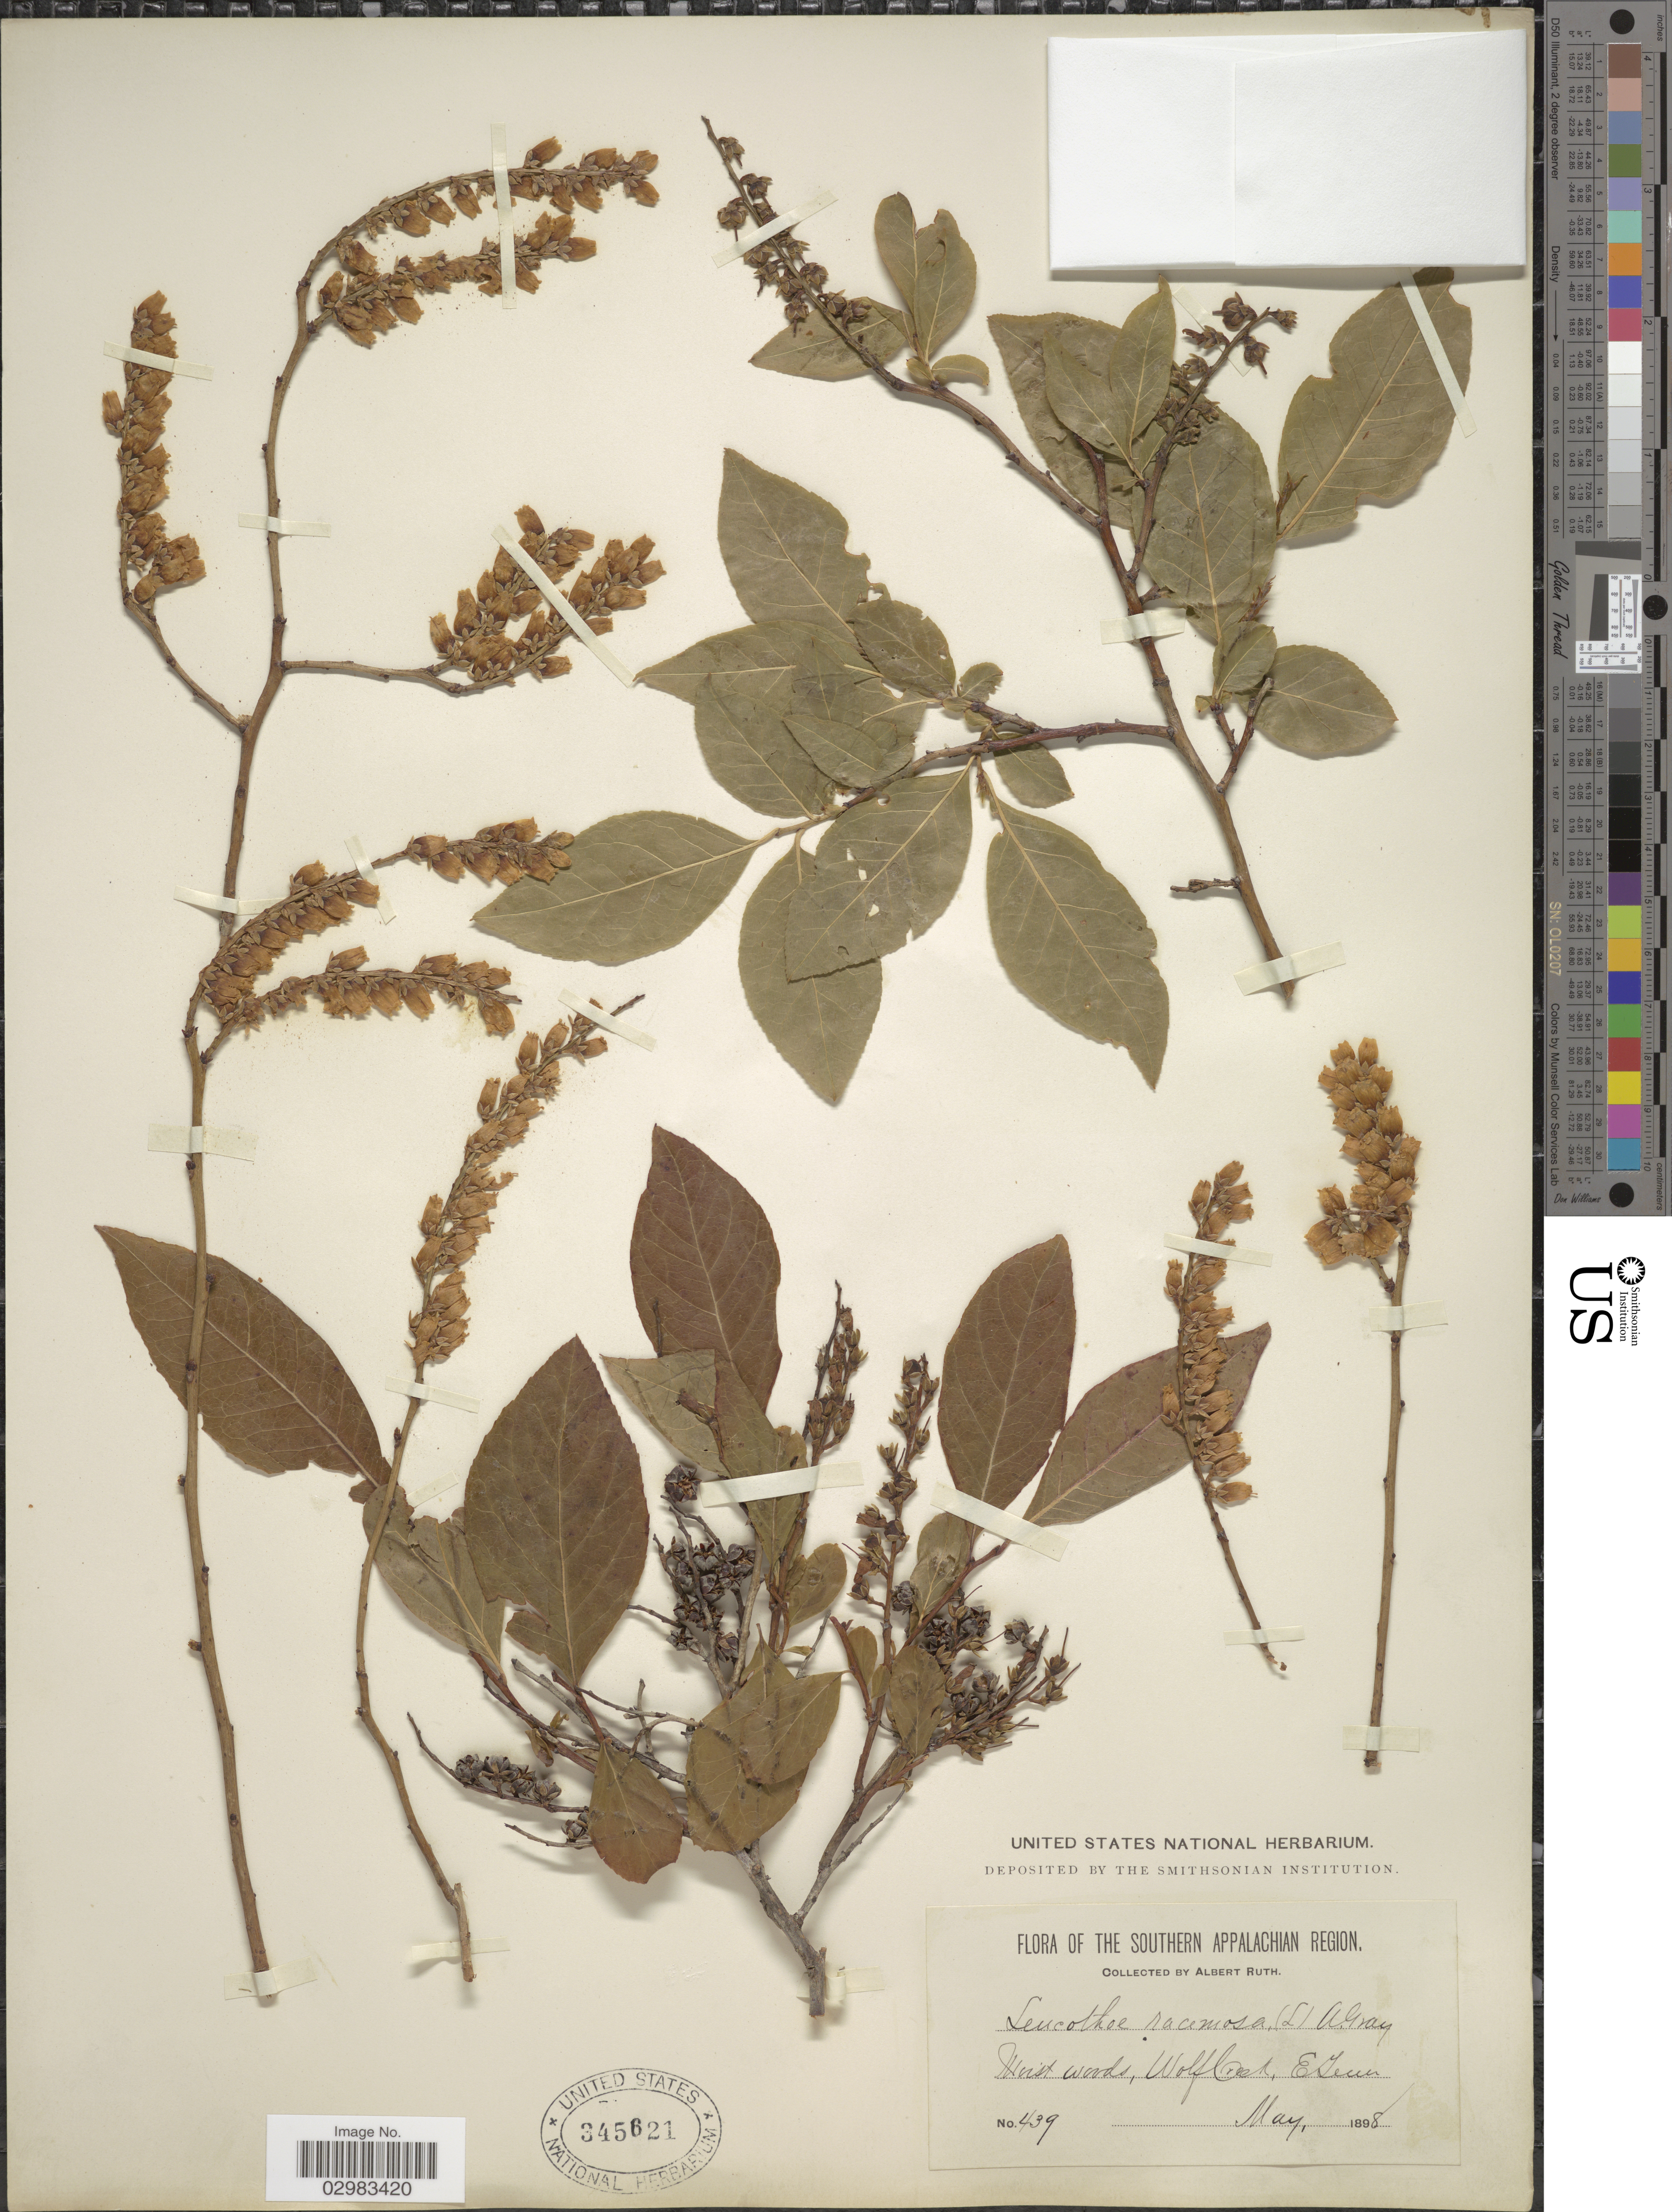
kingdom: Plantae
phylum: Tracheophyta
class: Magnoliopsida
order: Ericales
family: Ericaceae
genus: Leucothoe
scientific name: Leucothoë racemosa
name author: (L.) A. Gray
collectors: A. Ruth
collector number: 439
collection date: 1898-05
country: United States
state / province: Tennessee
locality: Southern Appalachian Region. Wolf Creek, E. Tenn.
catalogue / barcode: US 345621